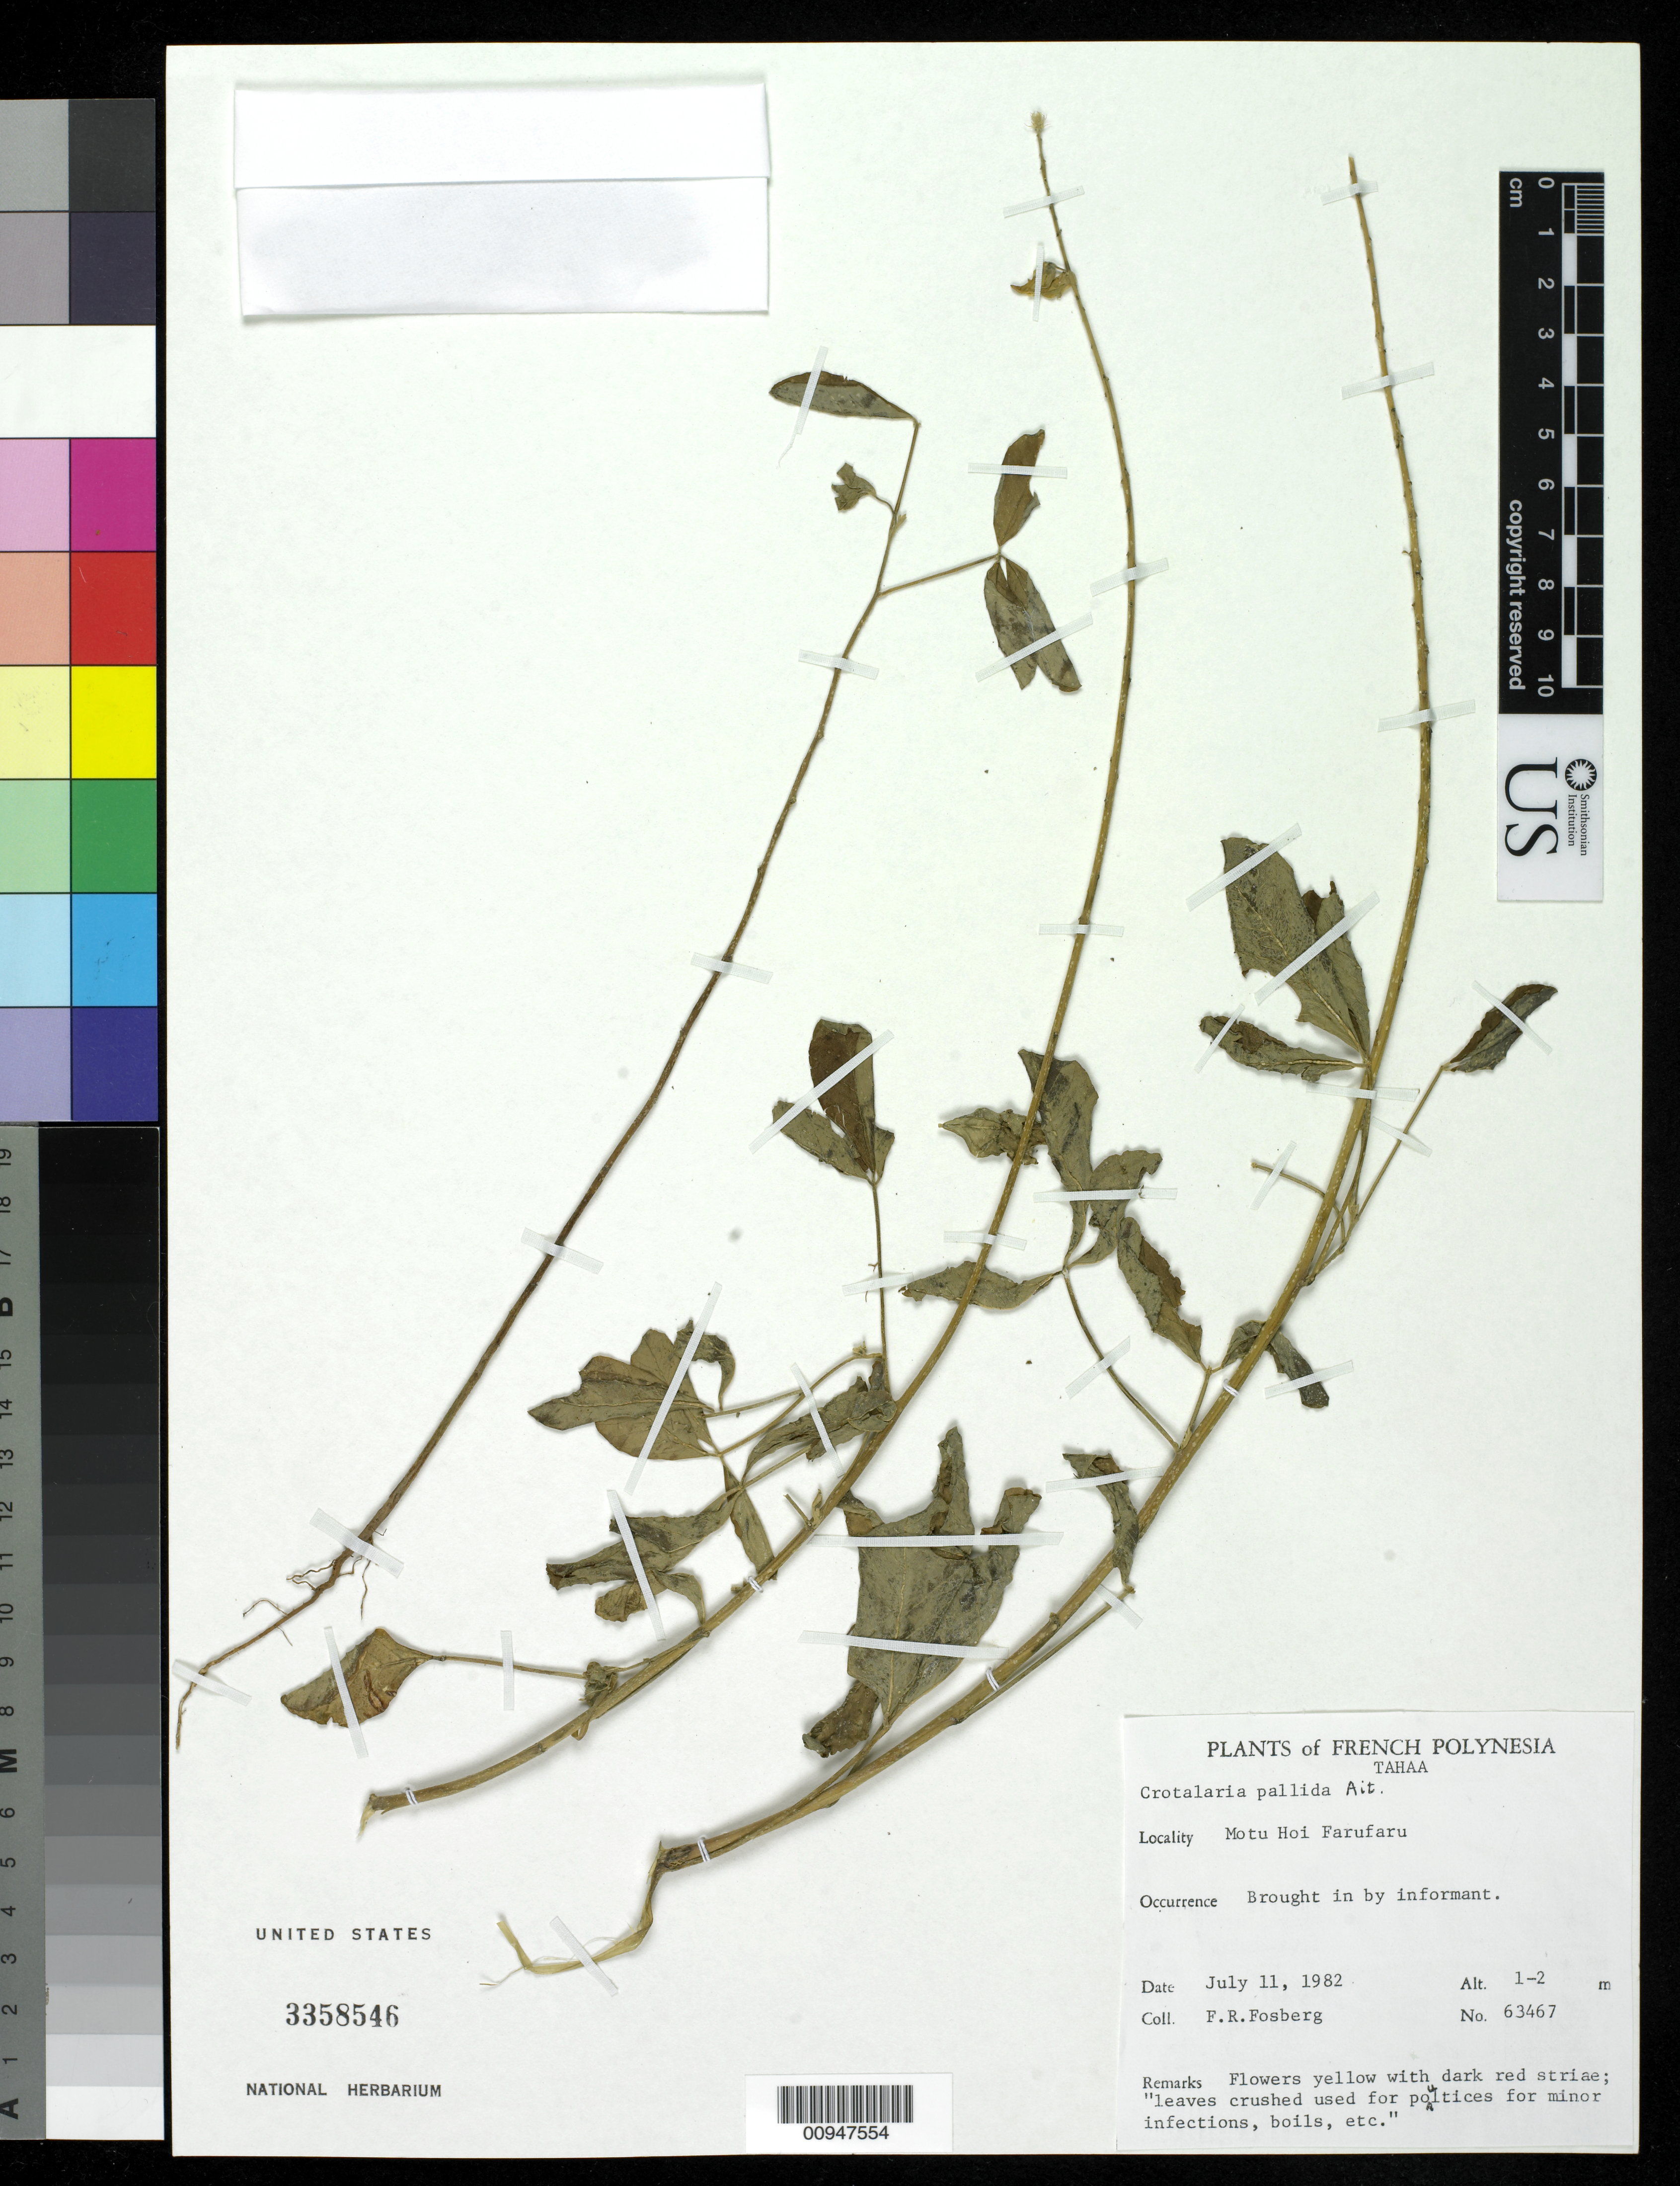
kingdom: Plantae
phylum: Tracheophyta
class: Magnoliopsida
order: Fabales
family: Fabaceae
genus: Crotalaria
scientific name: Crotalaria pallida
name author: Aiton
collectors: F. R. Fosberg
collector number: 63467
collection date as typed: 11 Aug 1982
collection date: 1982-08-11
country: French Polynesia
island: Tahaa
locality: Motu Hoi Farufaru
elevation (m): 1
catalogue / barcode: US 3358546